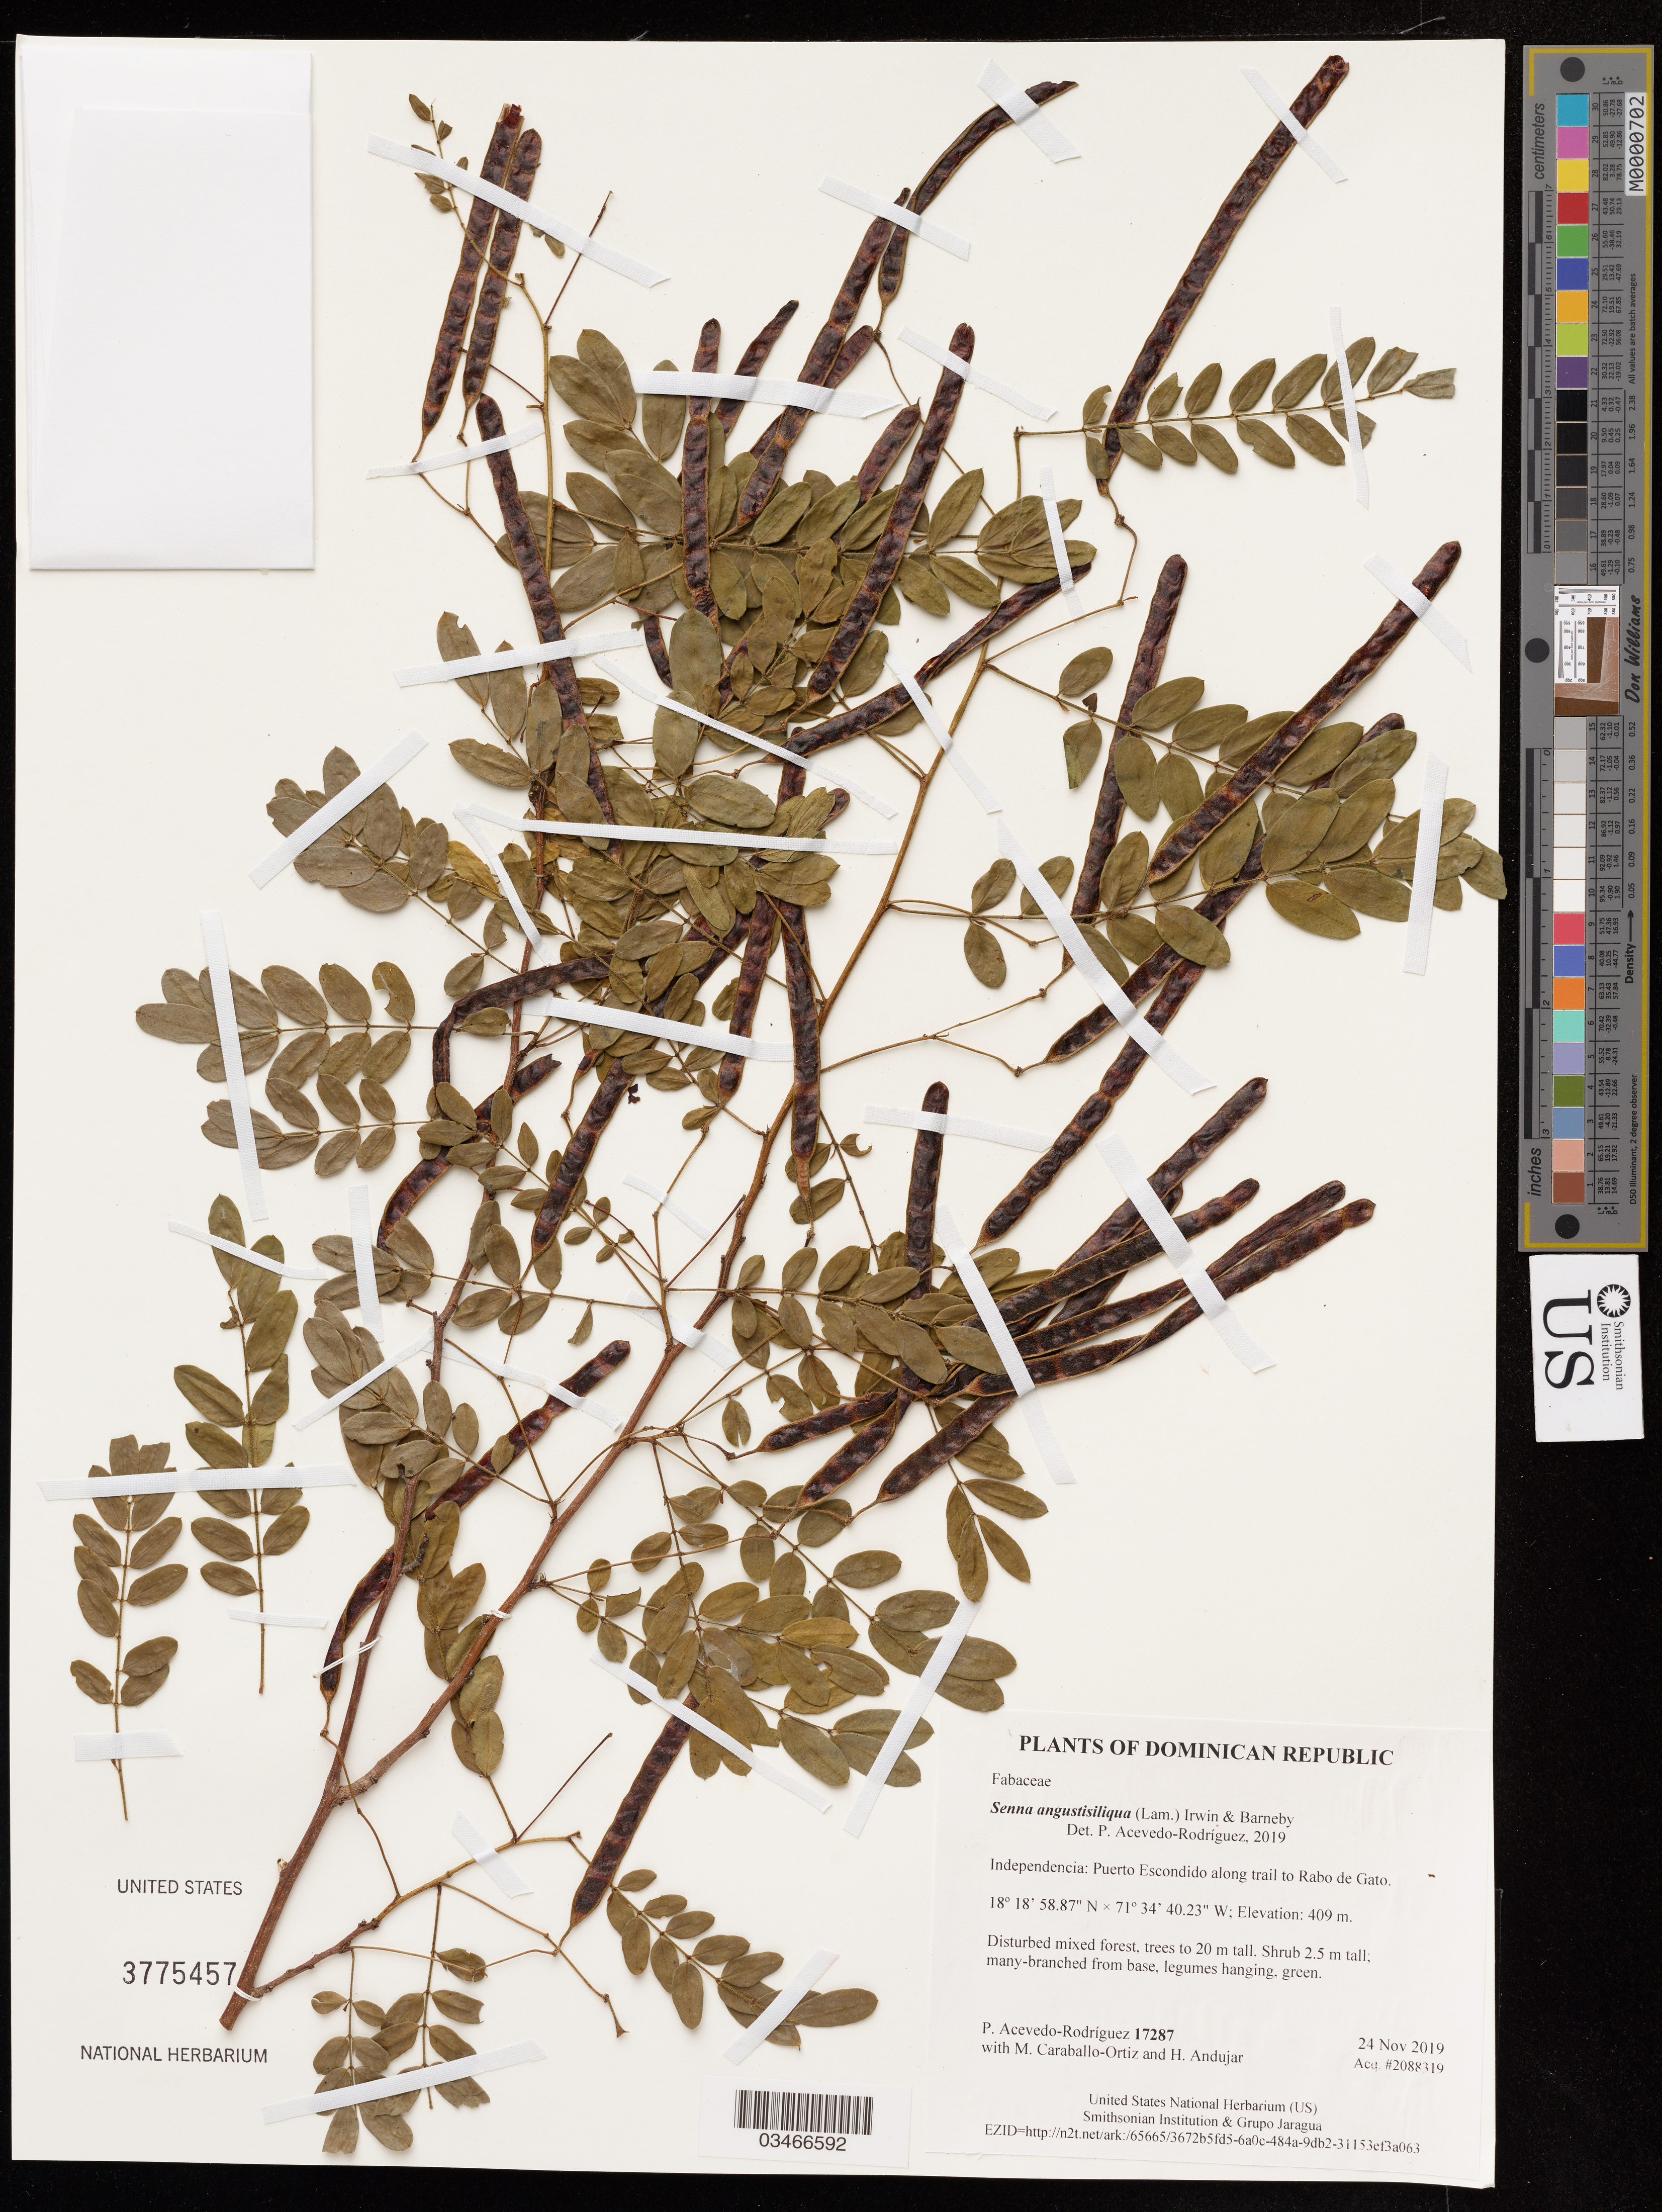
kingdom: Plantae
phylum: Tracheophyta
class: Magnoliopsida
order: Fabales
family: Fabaceae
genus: Senna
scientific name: Senna angustisiliqua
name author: (Lam.) H.S. Irwin & Barneby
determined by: Acevedo-Rodriguez, P., (US), Smithsonian Institution - National Museum of Natural History (UNITED STATES)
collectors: P. Acevedo-Rodriguez, M. Caraballo-Ortiz & H. Andujar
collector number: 17287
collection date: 2019-11-24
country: Dominican Republic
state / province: Independencia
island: Hispaniola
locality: Puerto Escondido along trail to Rabo de Gato; disturbed mixed forest, trees to 20 m tall.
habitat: Disturbed mixed forest, trees to 20 m tall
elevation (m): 409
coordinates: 18.316354 N, 71.577841 W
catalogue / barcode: US 3775457